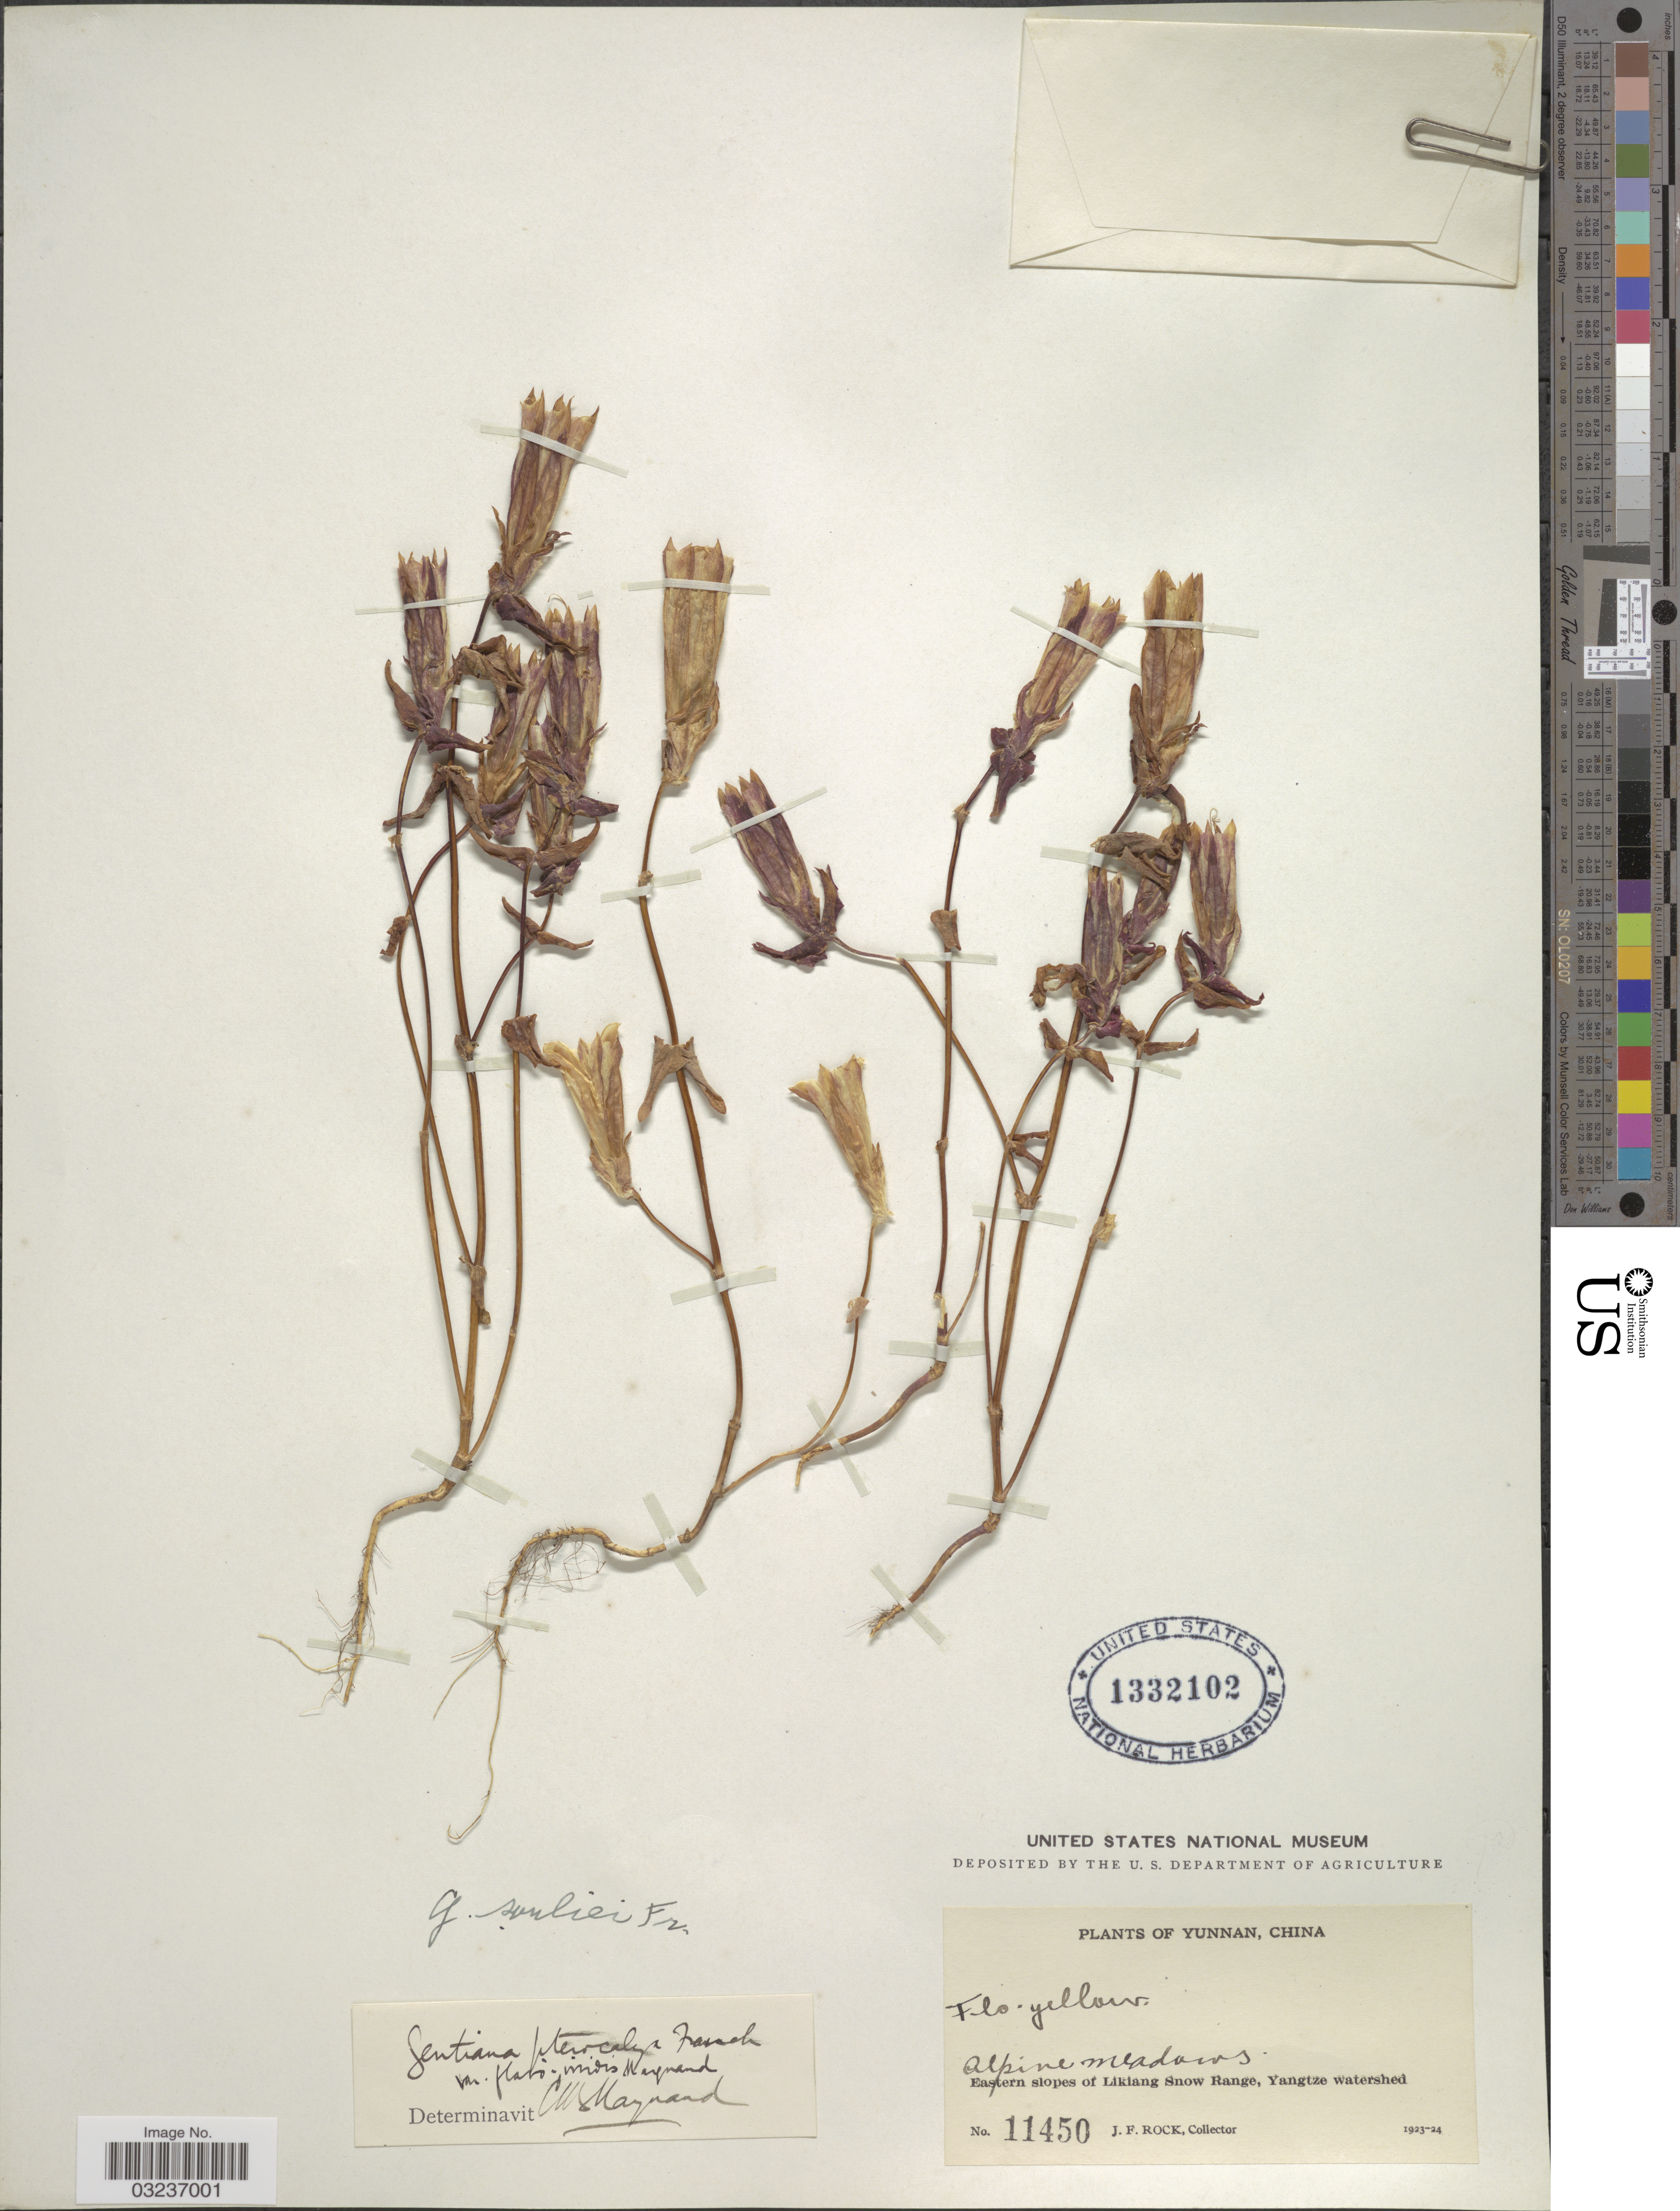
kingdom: Plantae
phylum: Tracheophyta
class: Magnoliopsida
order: Gentianales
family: Gentianaceae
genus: Gentiana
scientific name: Gentiana souliei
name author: Franch.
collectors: J. Rock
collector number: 11450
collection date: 1923/1924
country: China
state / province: Yunnan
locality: Alpine meadows, Eastern slopes of Likiang Snow Range, Yangtze watershed.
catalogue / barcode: US 1332102